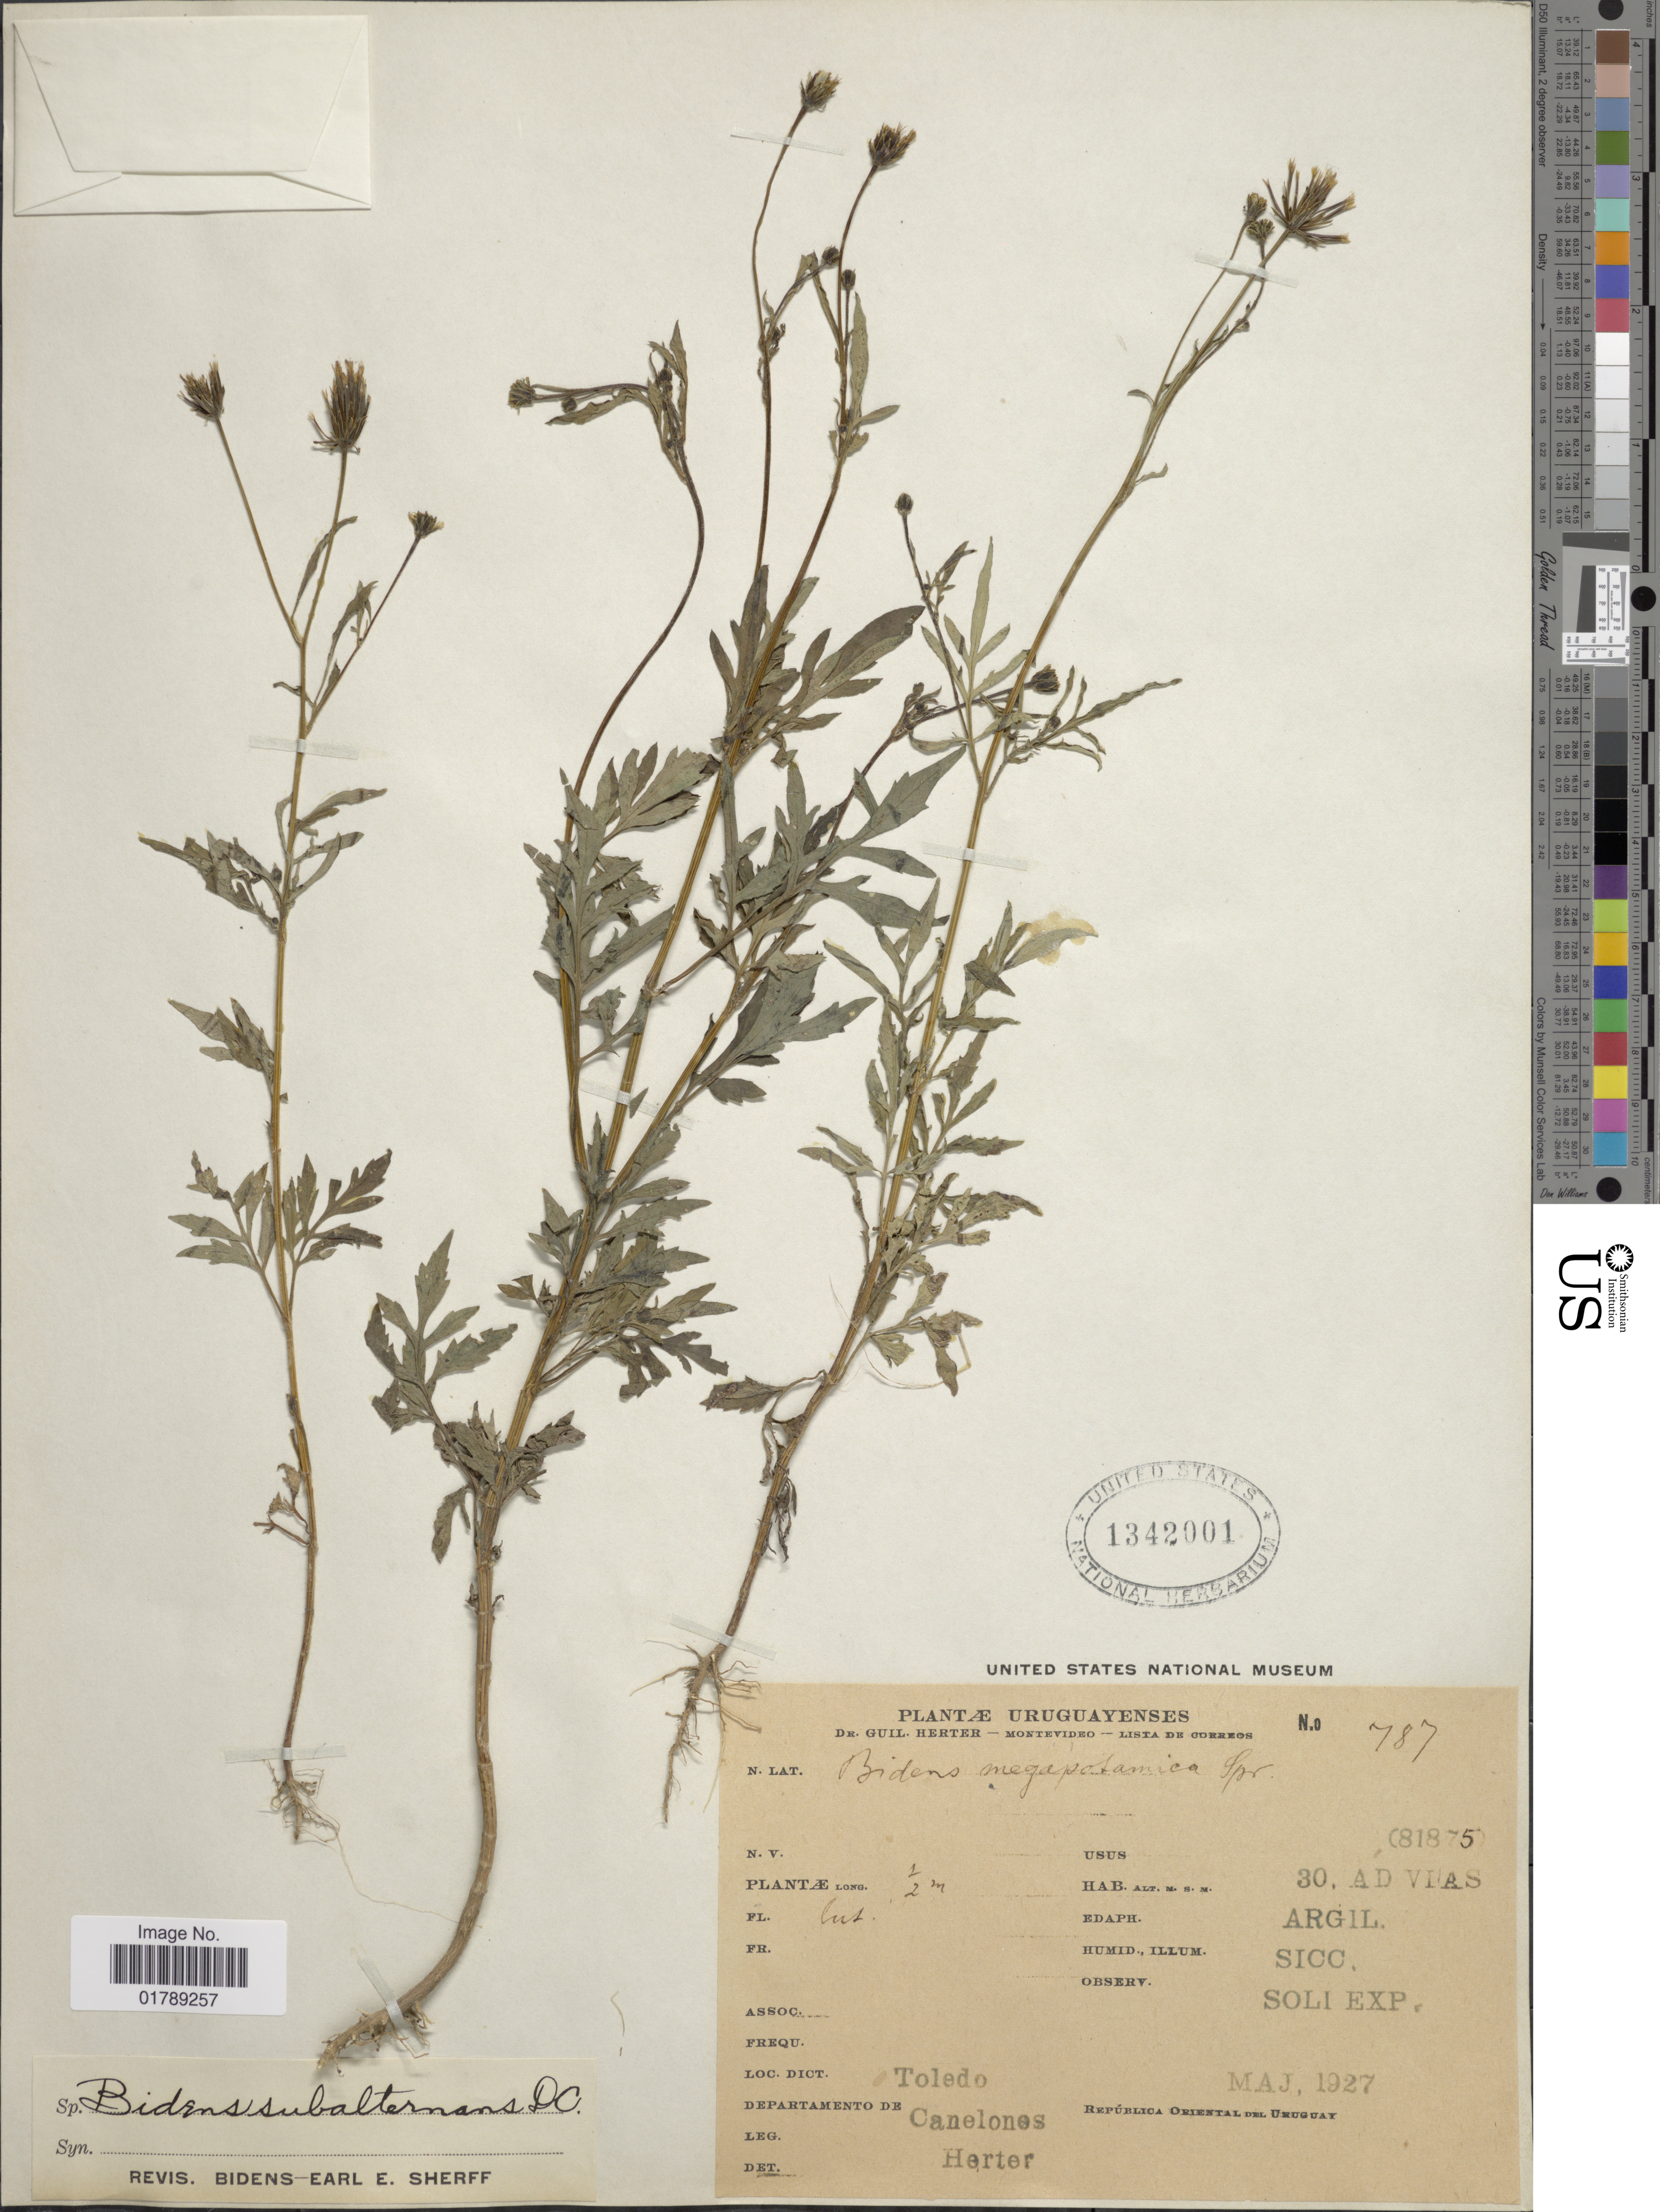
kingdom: Plantae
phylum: Tracheophyta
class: Magnoliopsida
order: Asterales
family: Asteraceae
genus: Bidens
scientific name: Bidens subalternans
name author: DC.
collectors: W. G. Herter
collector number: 787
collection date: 1927-05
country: Uruguay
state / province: Canelones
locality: Toledo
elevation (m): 30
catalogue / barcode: US 1342001